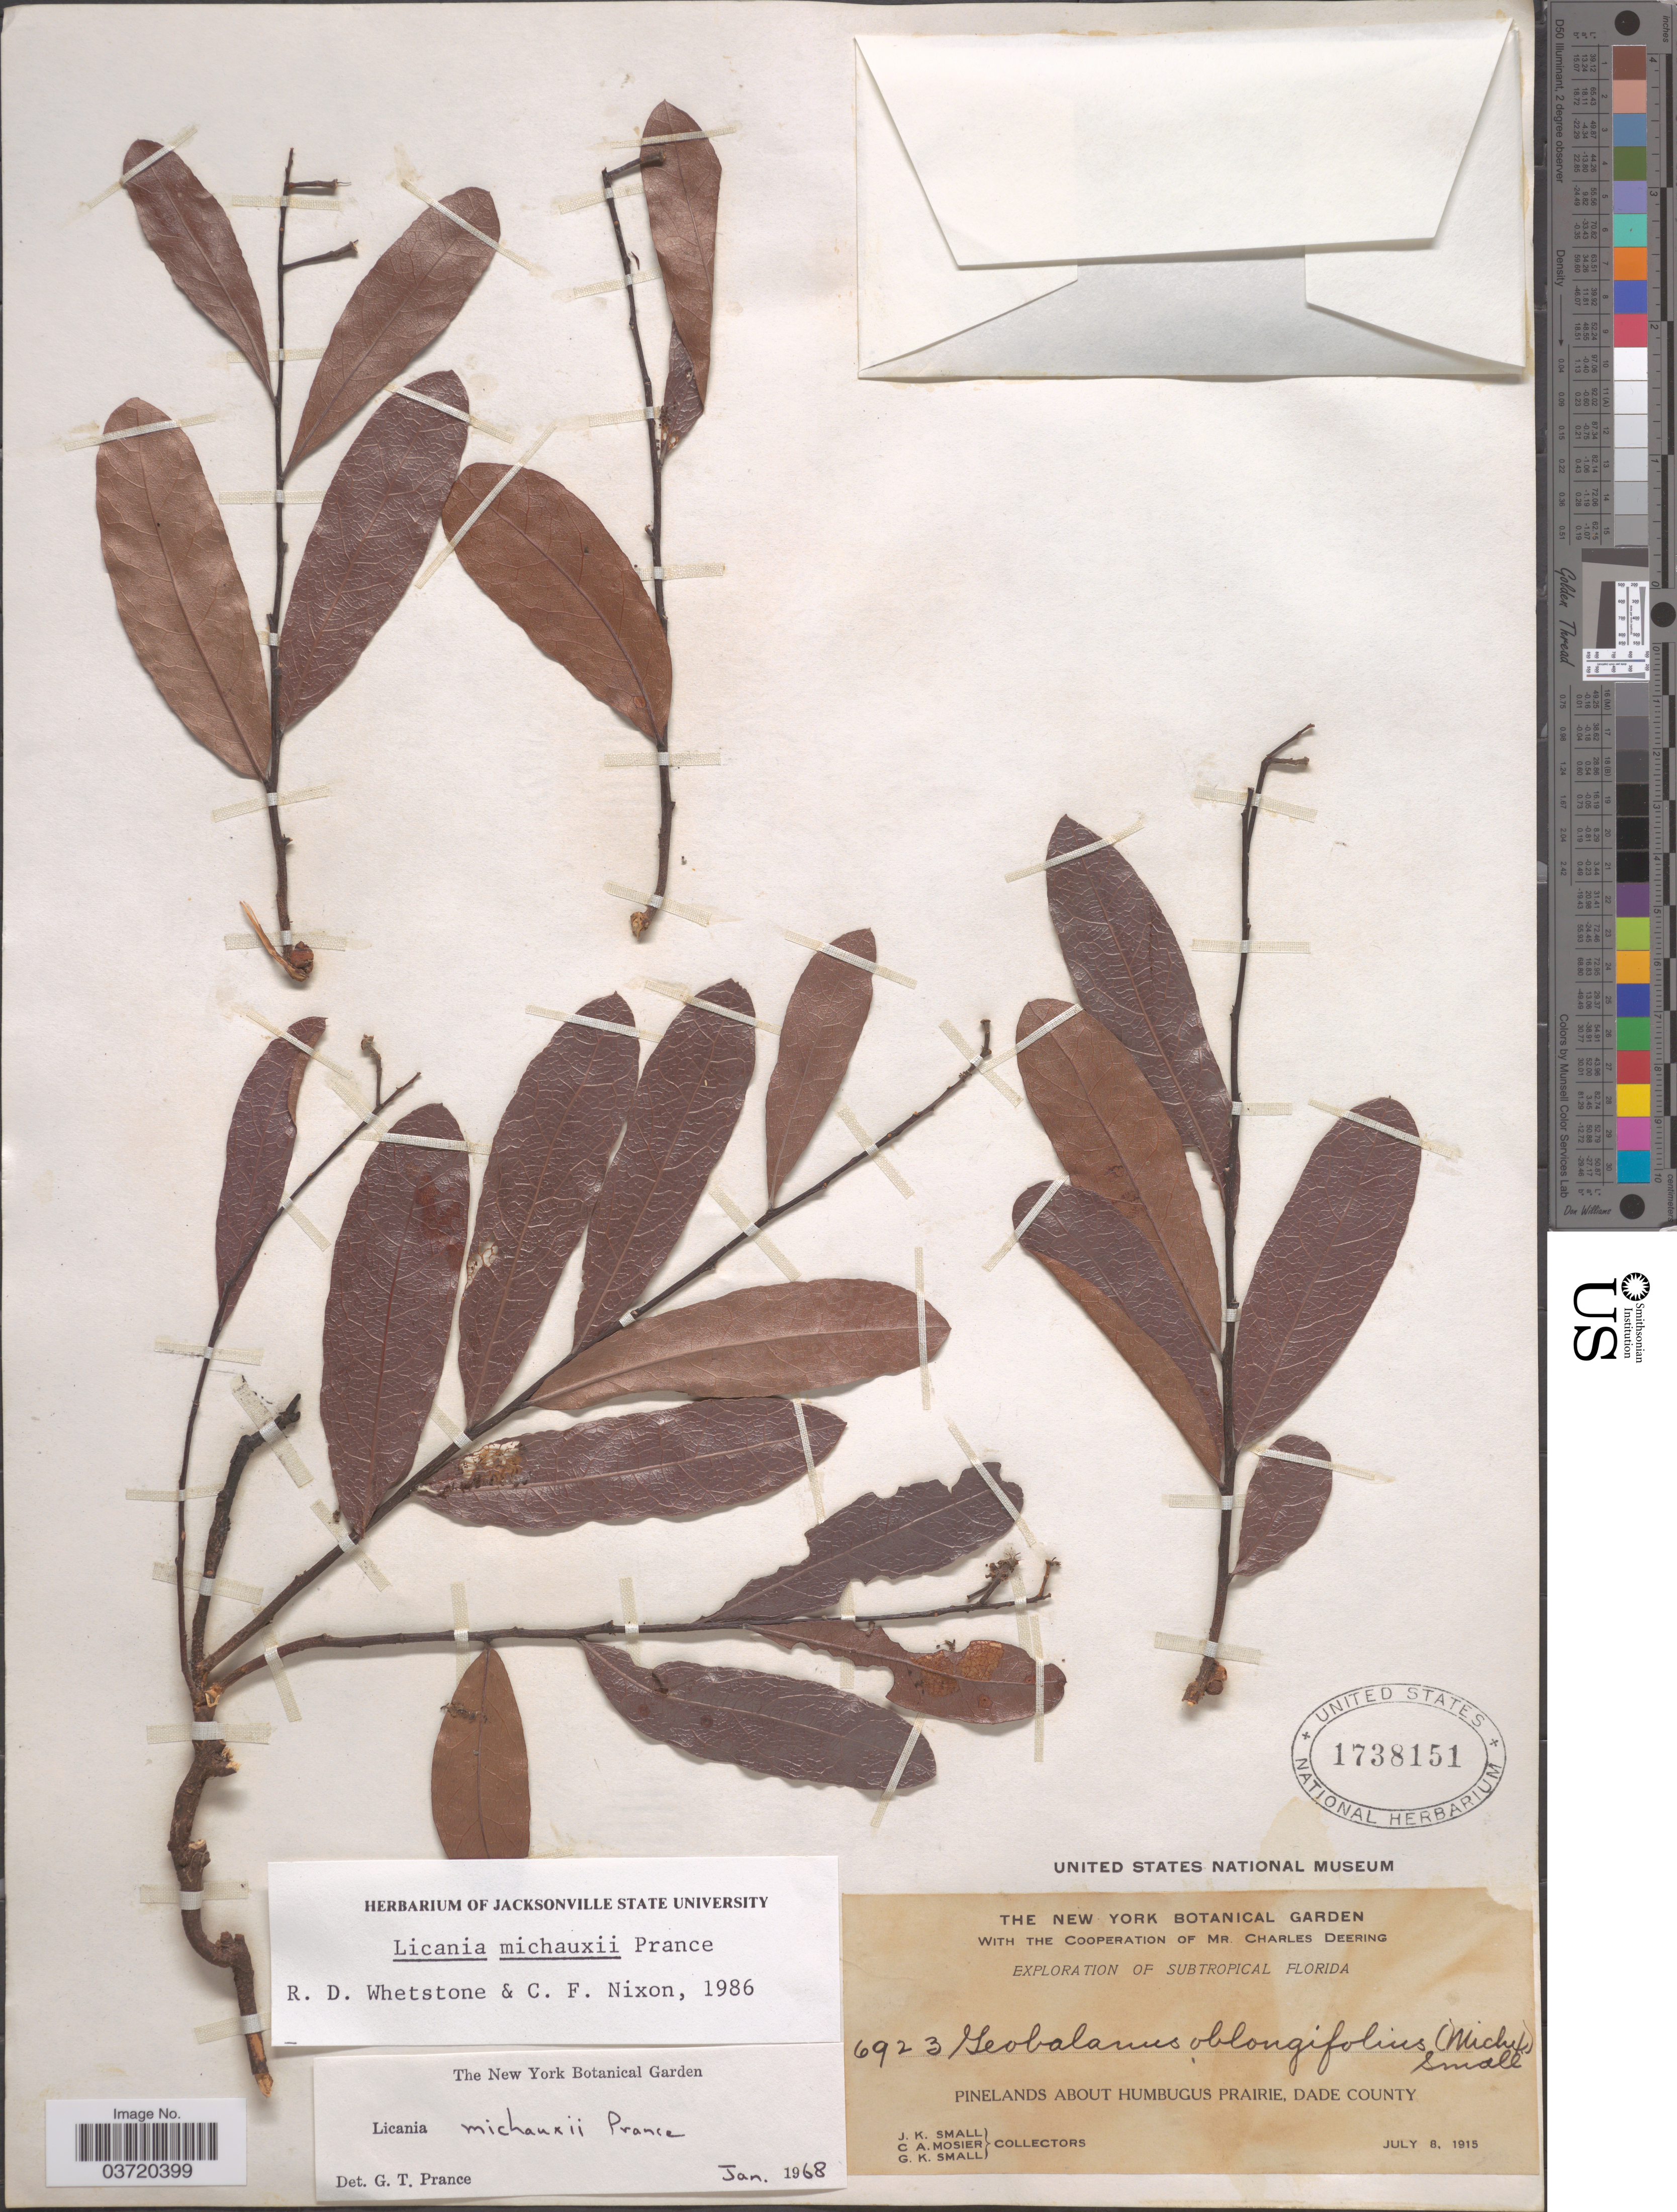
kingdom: Plantae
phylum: Tracheophyta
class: Magnoliopsida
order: Malpighiales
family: Chrysobalanaceae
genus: Geobalanus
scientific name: Geobalanus oblongifolius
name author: (Michx.) Small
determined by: Strong, M. T., (US), Smithsonian Institution - National Museum of Natural History (UNITED STATES)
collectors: J. K. Small, C. A. Mosier & G. K. Small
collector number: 6923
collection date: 1915-07-08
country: United States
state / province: Florida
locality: Subtropical Florida. Pinelands about humbugus prairie, Dade County.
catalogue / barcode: US 1738151